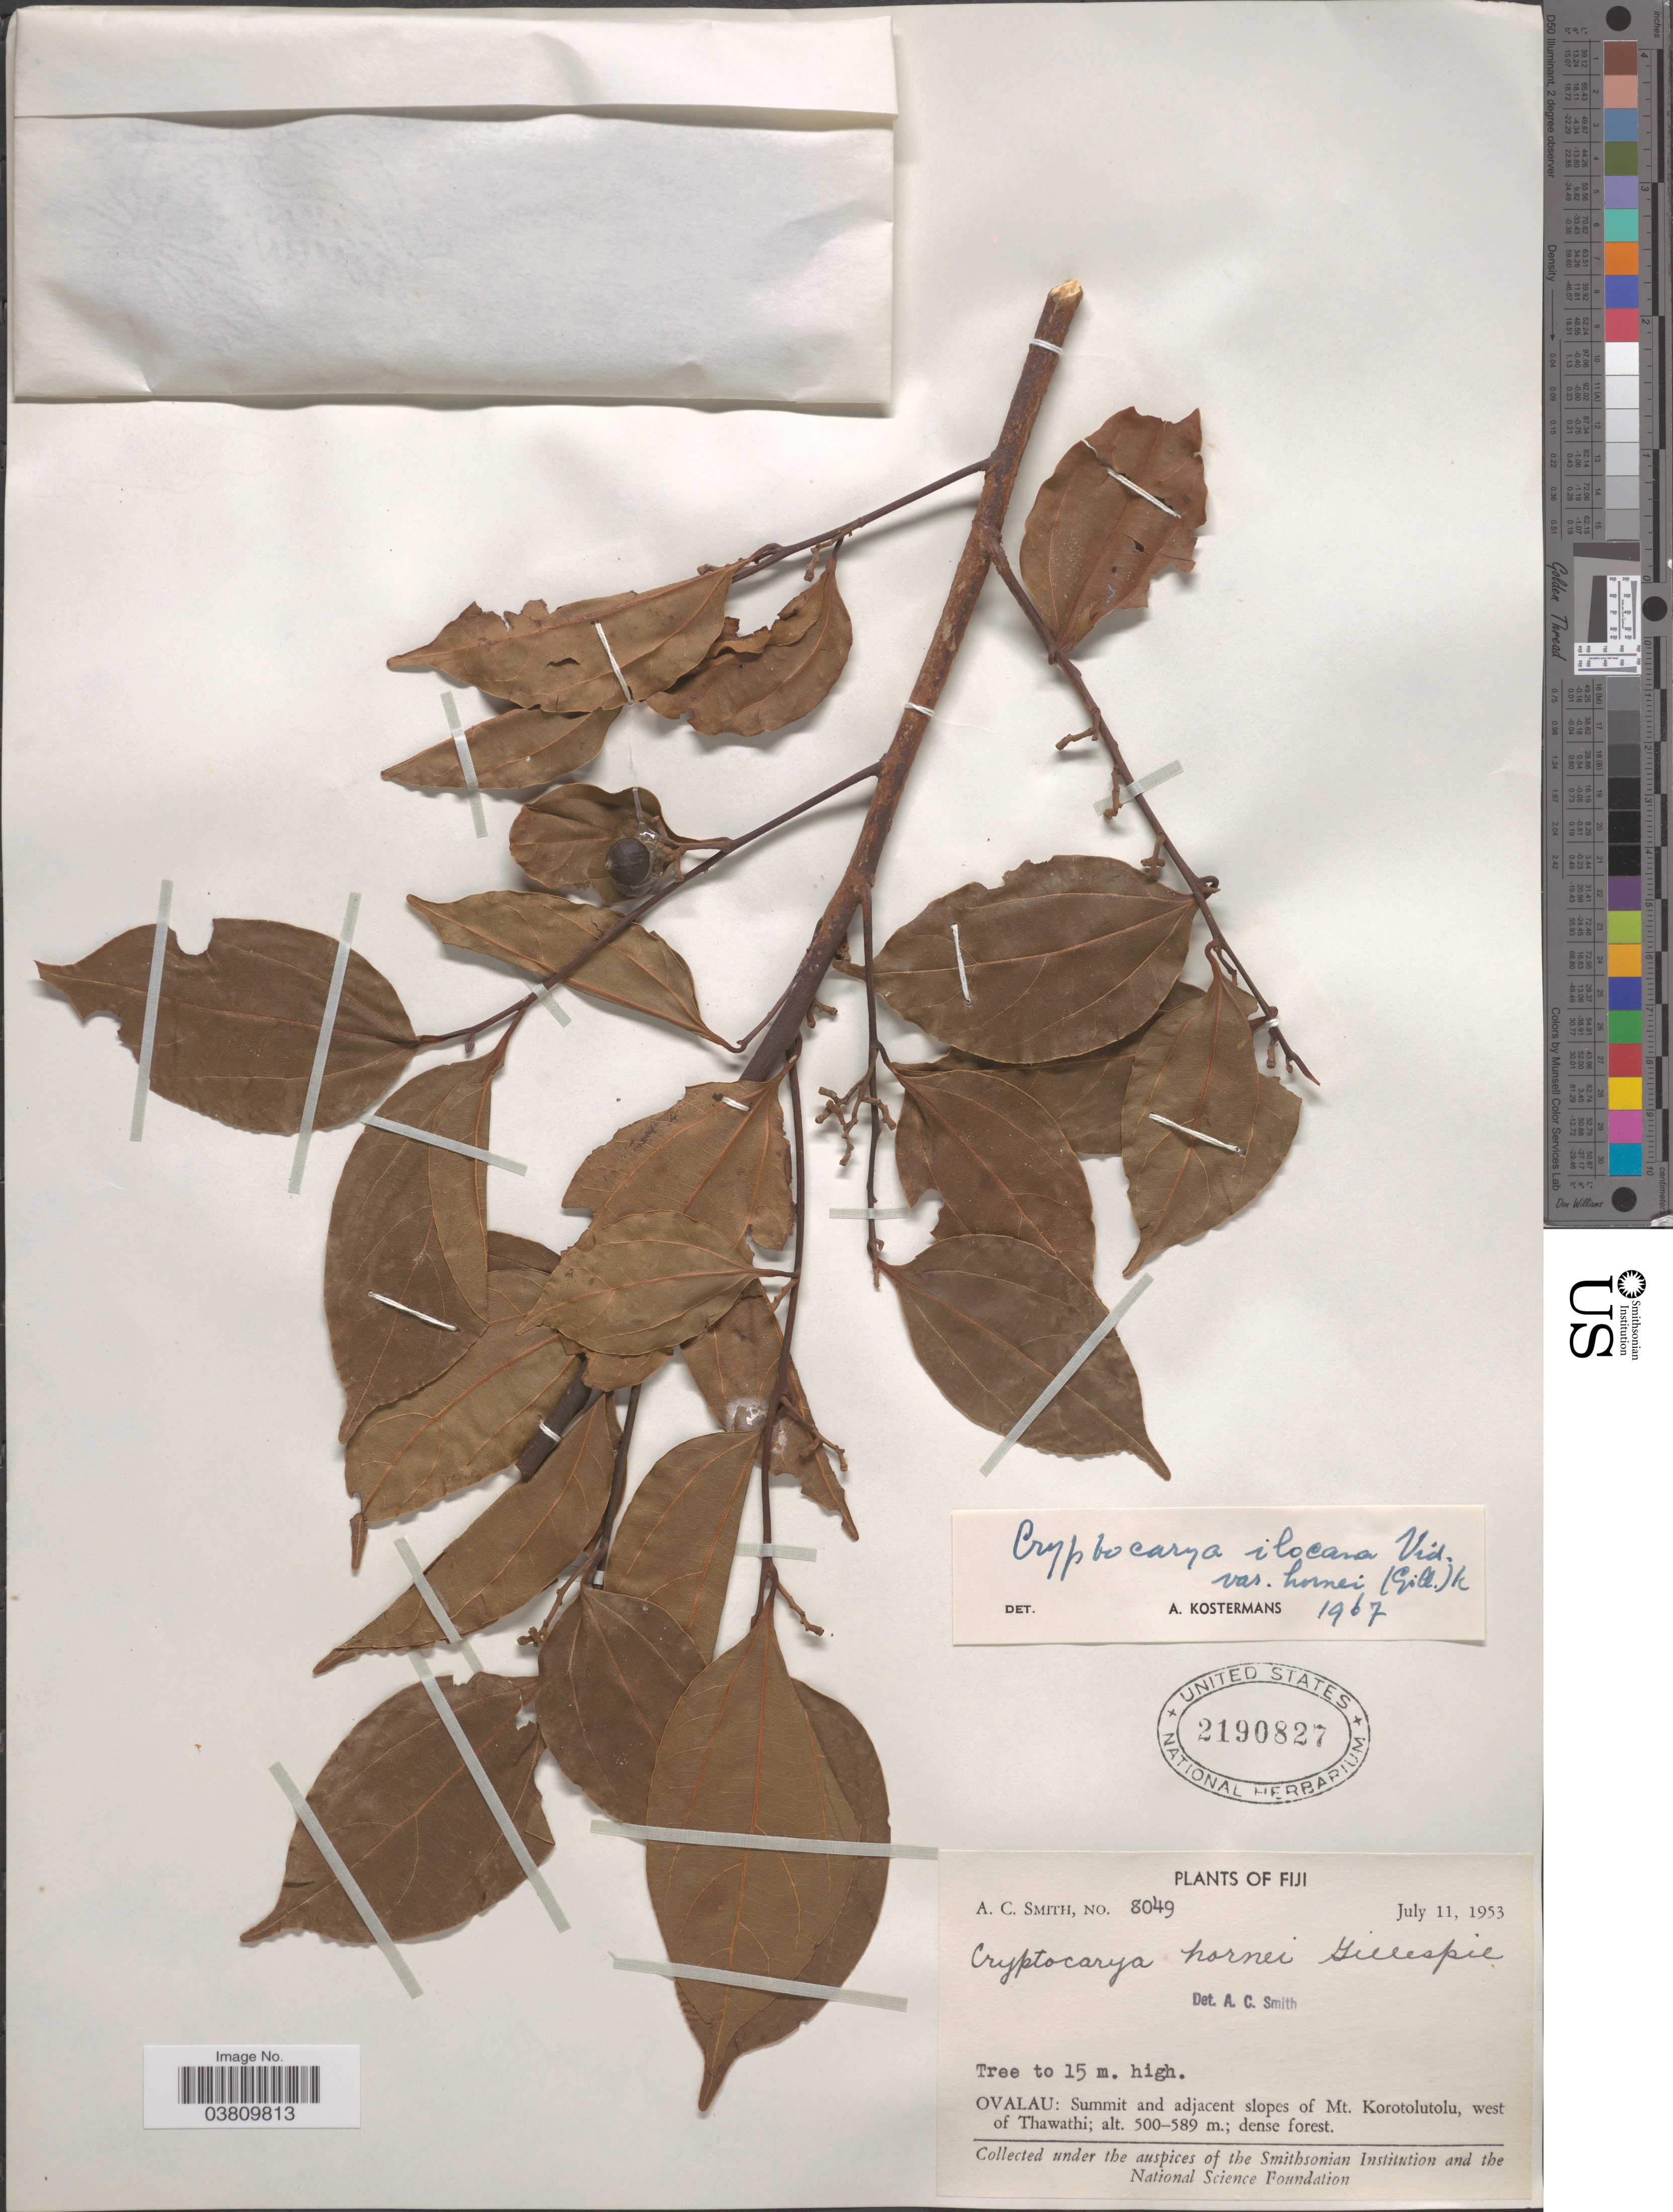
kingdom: Plantae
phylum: Tracheophyta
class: Magnoliopsida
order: Laurales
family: Lauraceae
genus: Cryptocarya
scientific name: Cryptocarya hornei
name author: Gillespie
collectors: A. C. Smith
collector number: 8049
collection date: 1953-07-11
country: Fiji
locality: Ovalau: Summit and adjacent slopes of Mt. Korotolutolu, west of Thawathi.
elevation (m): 500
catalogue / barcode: US 2190827